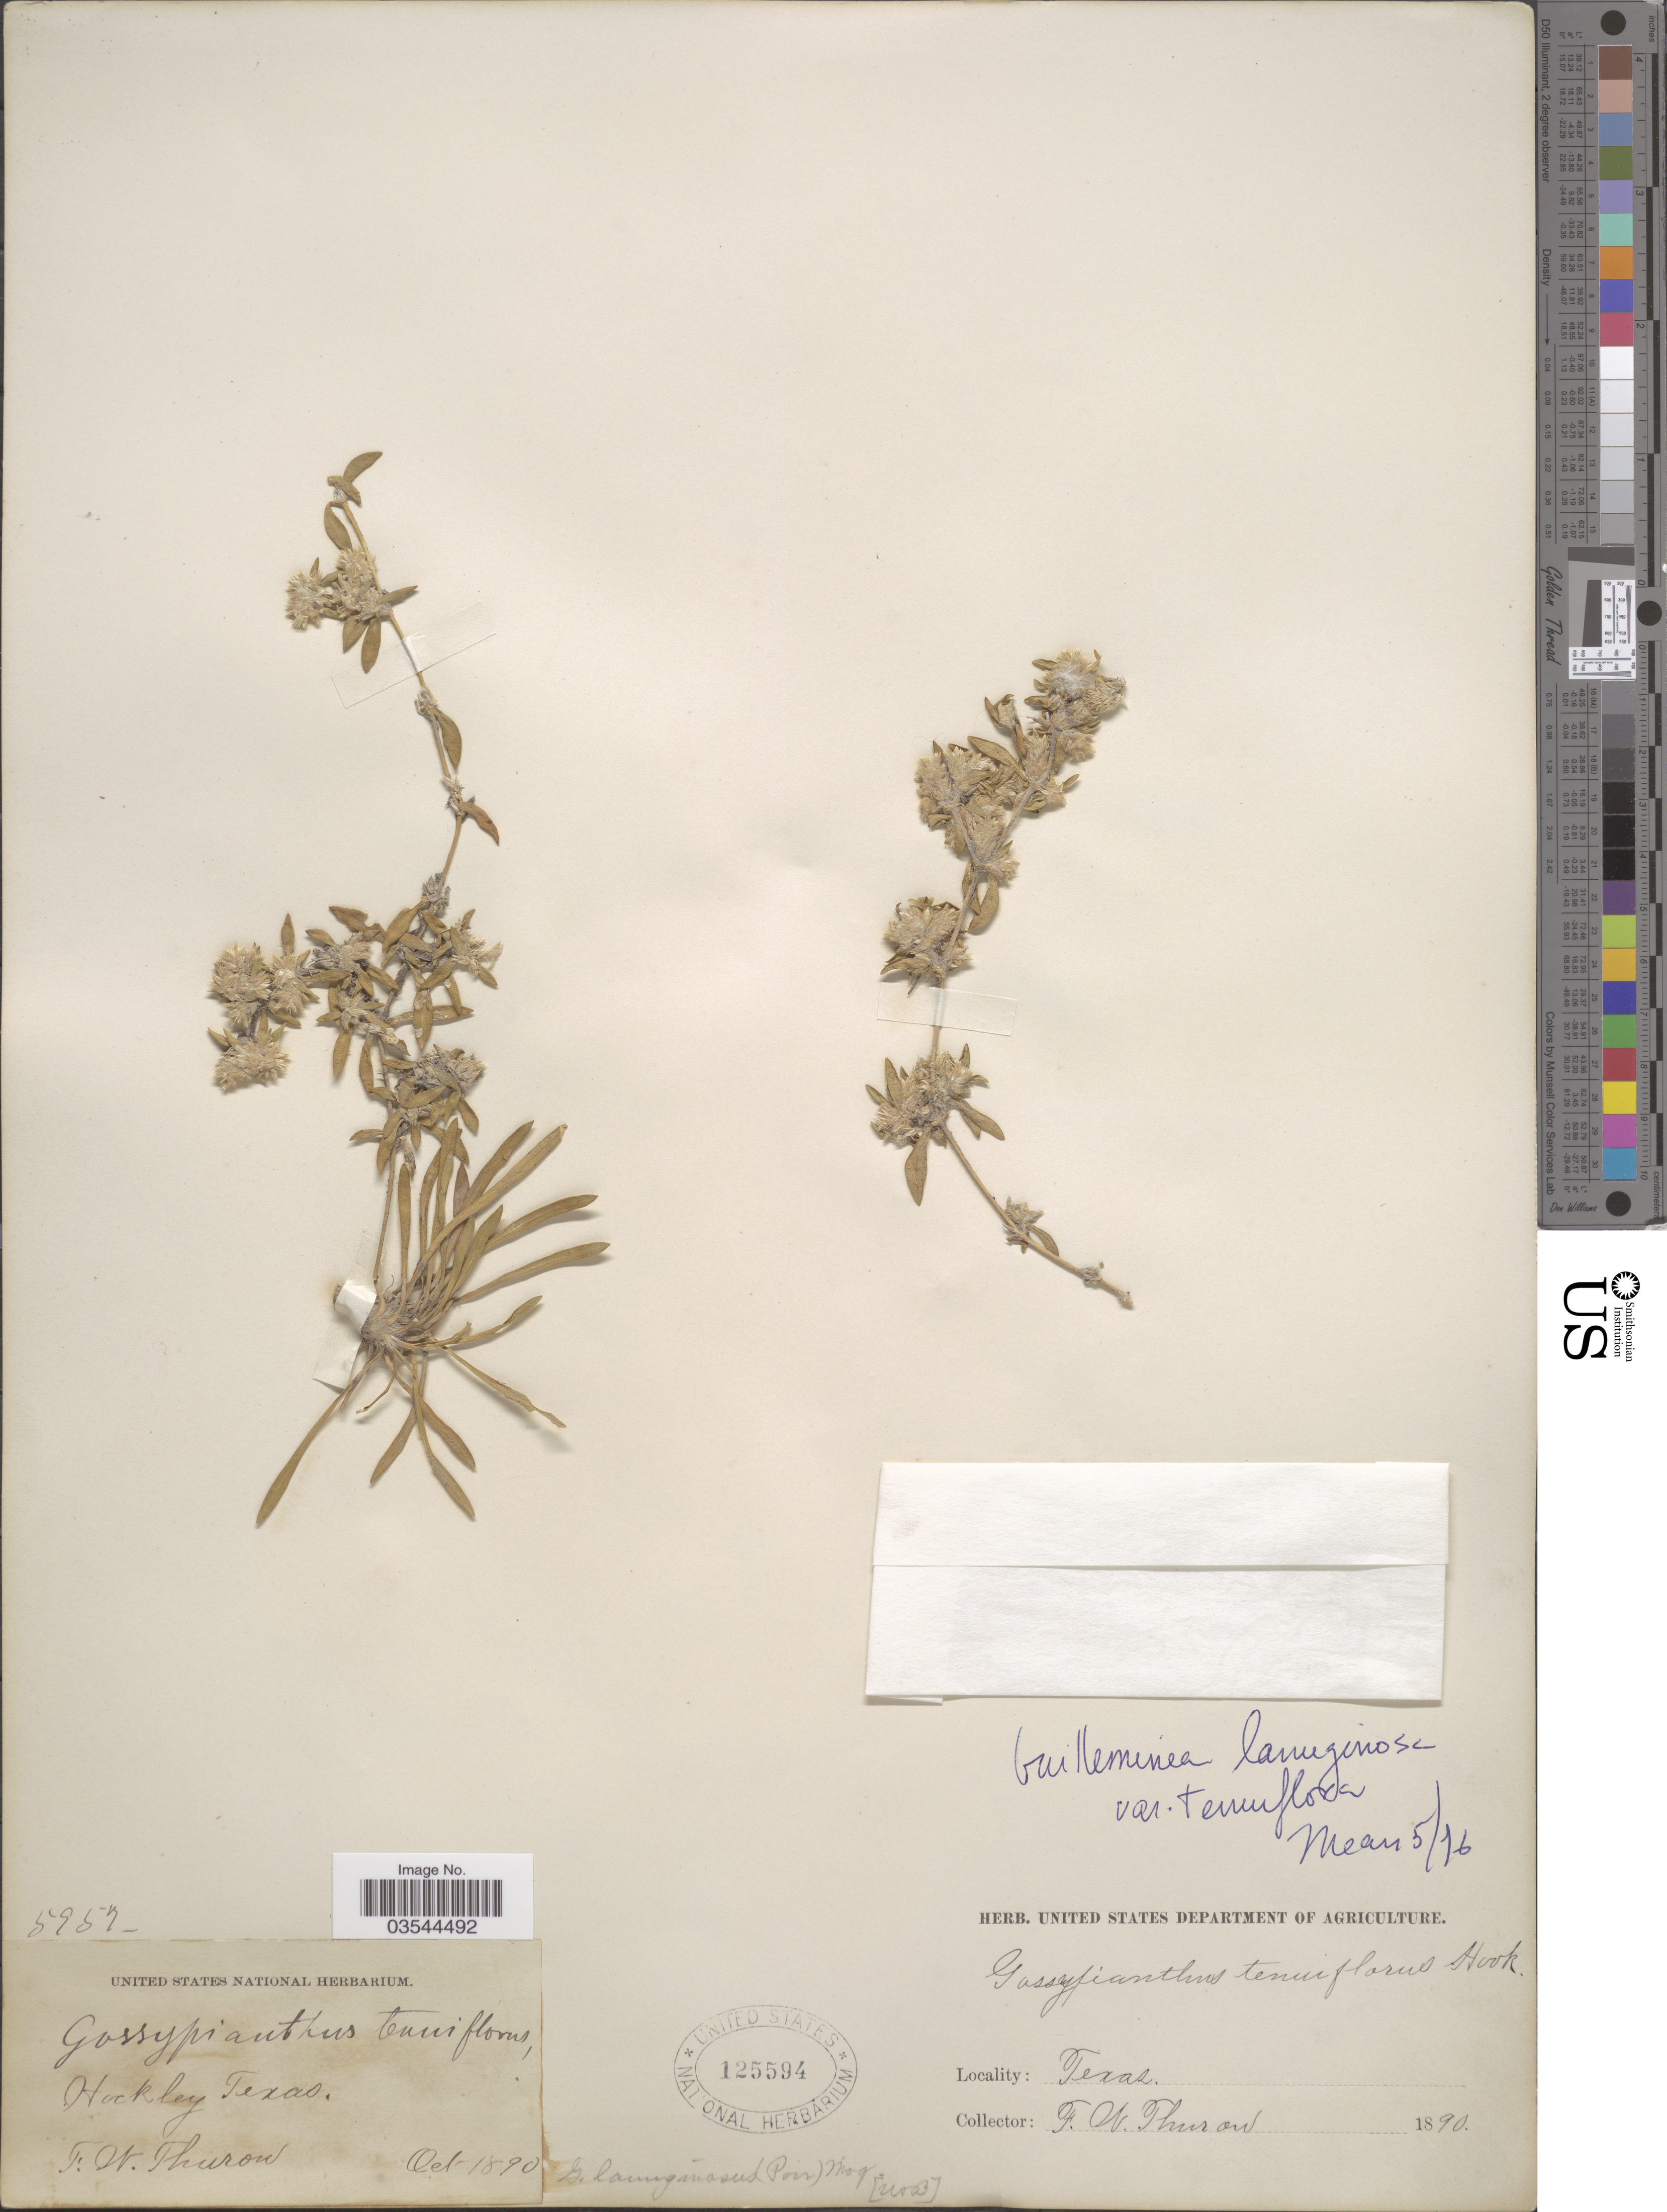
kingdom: Plantae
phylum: Tracheophyta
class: Magnoliopsida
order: Caryophyllales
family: Amaranthaceae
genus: Guilleminea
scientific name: Guilleminea lanuginosa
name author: (Poir.) Benth. & Hook. f.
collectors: F. W. Thurow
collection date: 1890-10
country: United States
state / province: Texas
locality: Hockley.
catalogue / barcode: US 125594